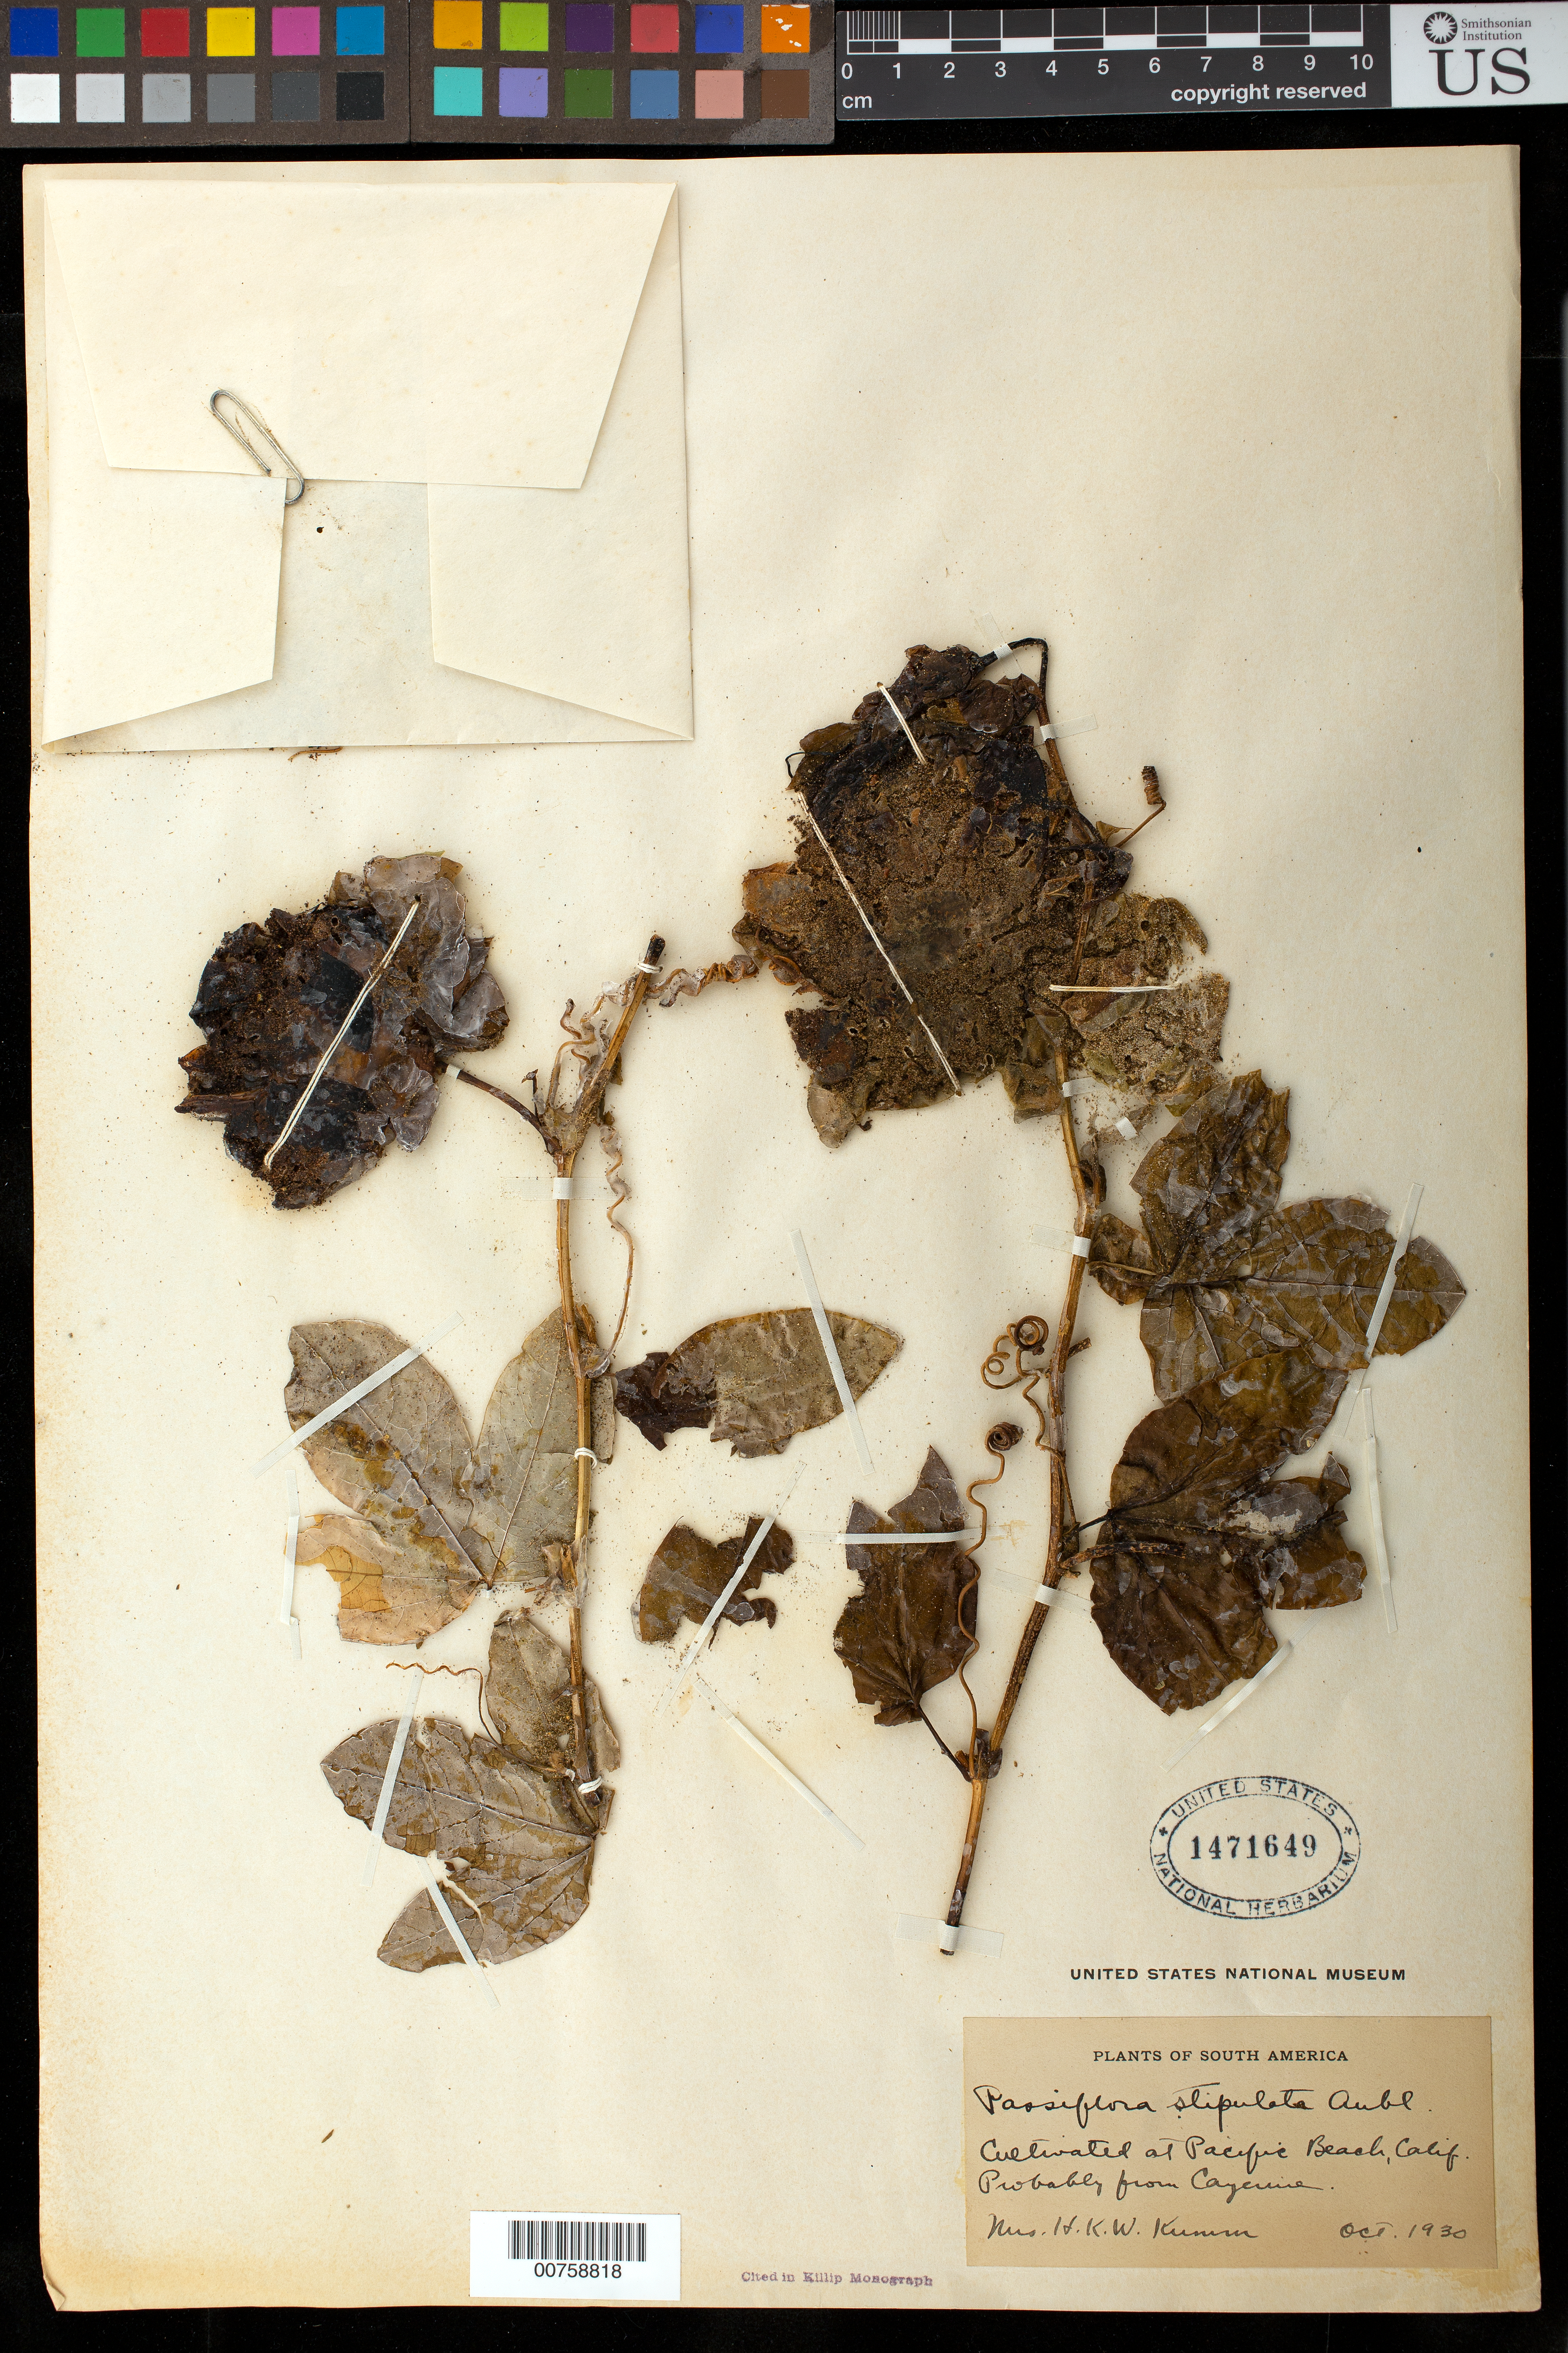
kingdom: Plantae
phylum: Tracheophyta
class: Magnoliopsida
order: Malpighiales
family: Passifloraceae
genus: Passiflora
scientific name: Passiflora stipulata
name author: Aubl.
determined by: Killip, Ellsworth P.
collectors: H. Kumm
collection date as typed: Oct-30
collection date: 1930-10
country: French Guiana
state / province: Cayenne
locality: Cayenne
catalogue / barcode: US 1471649